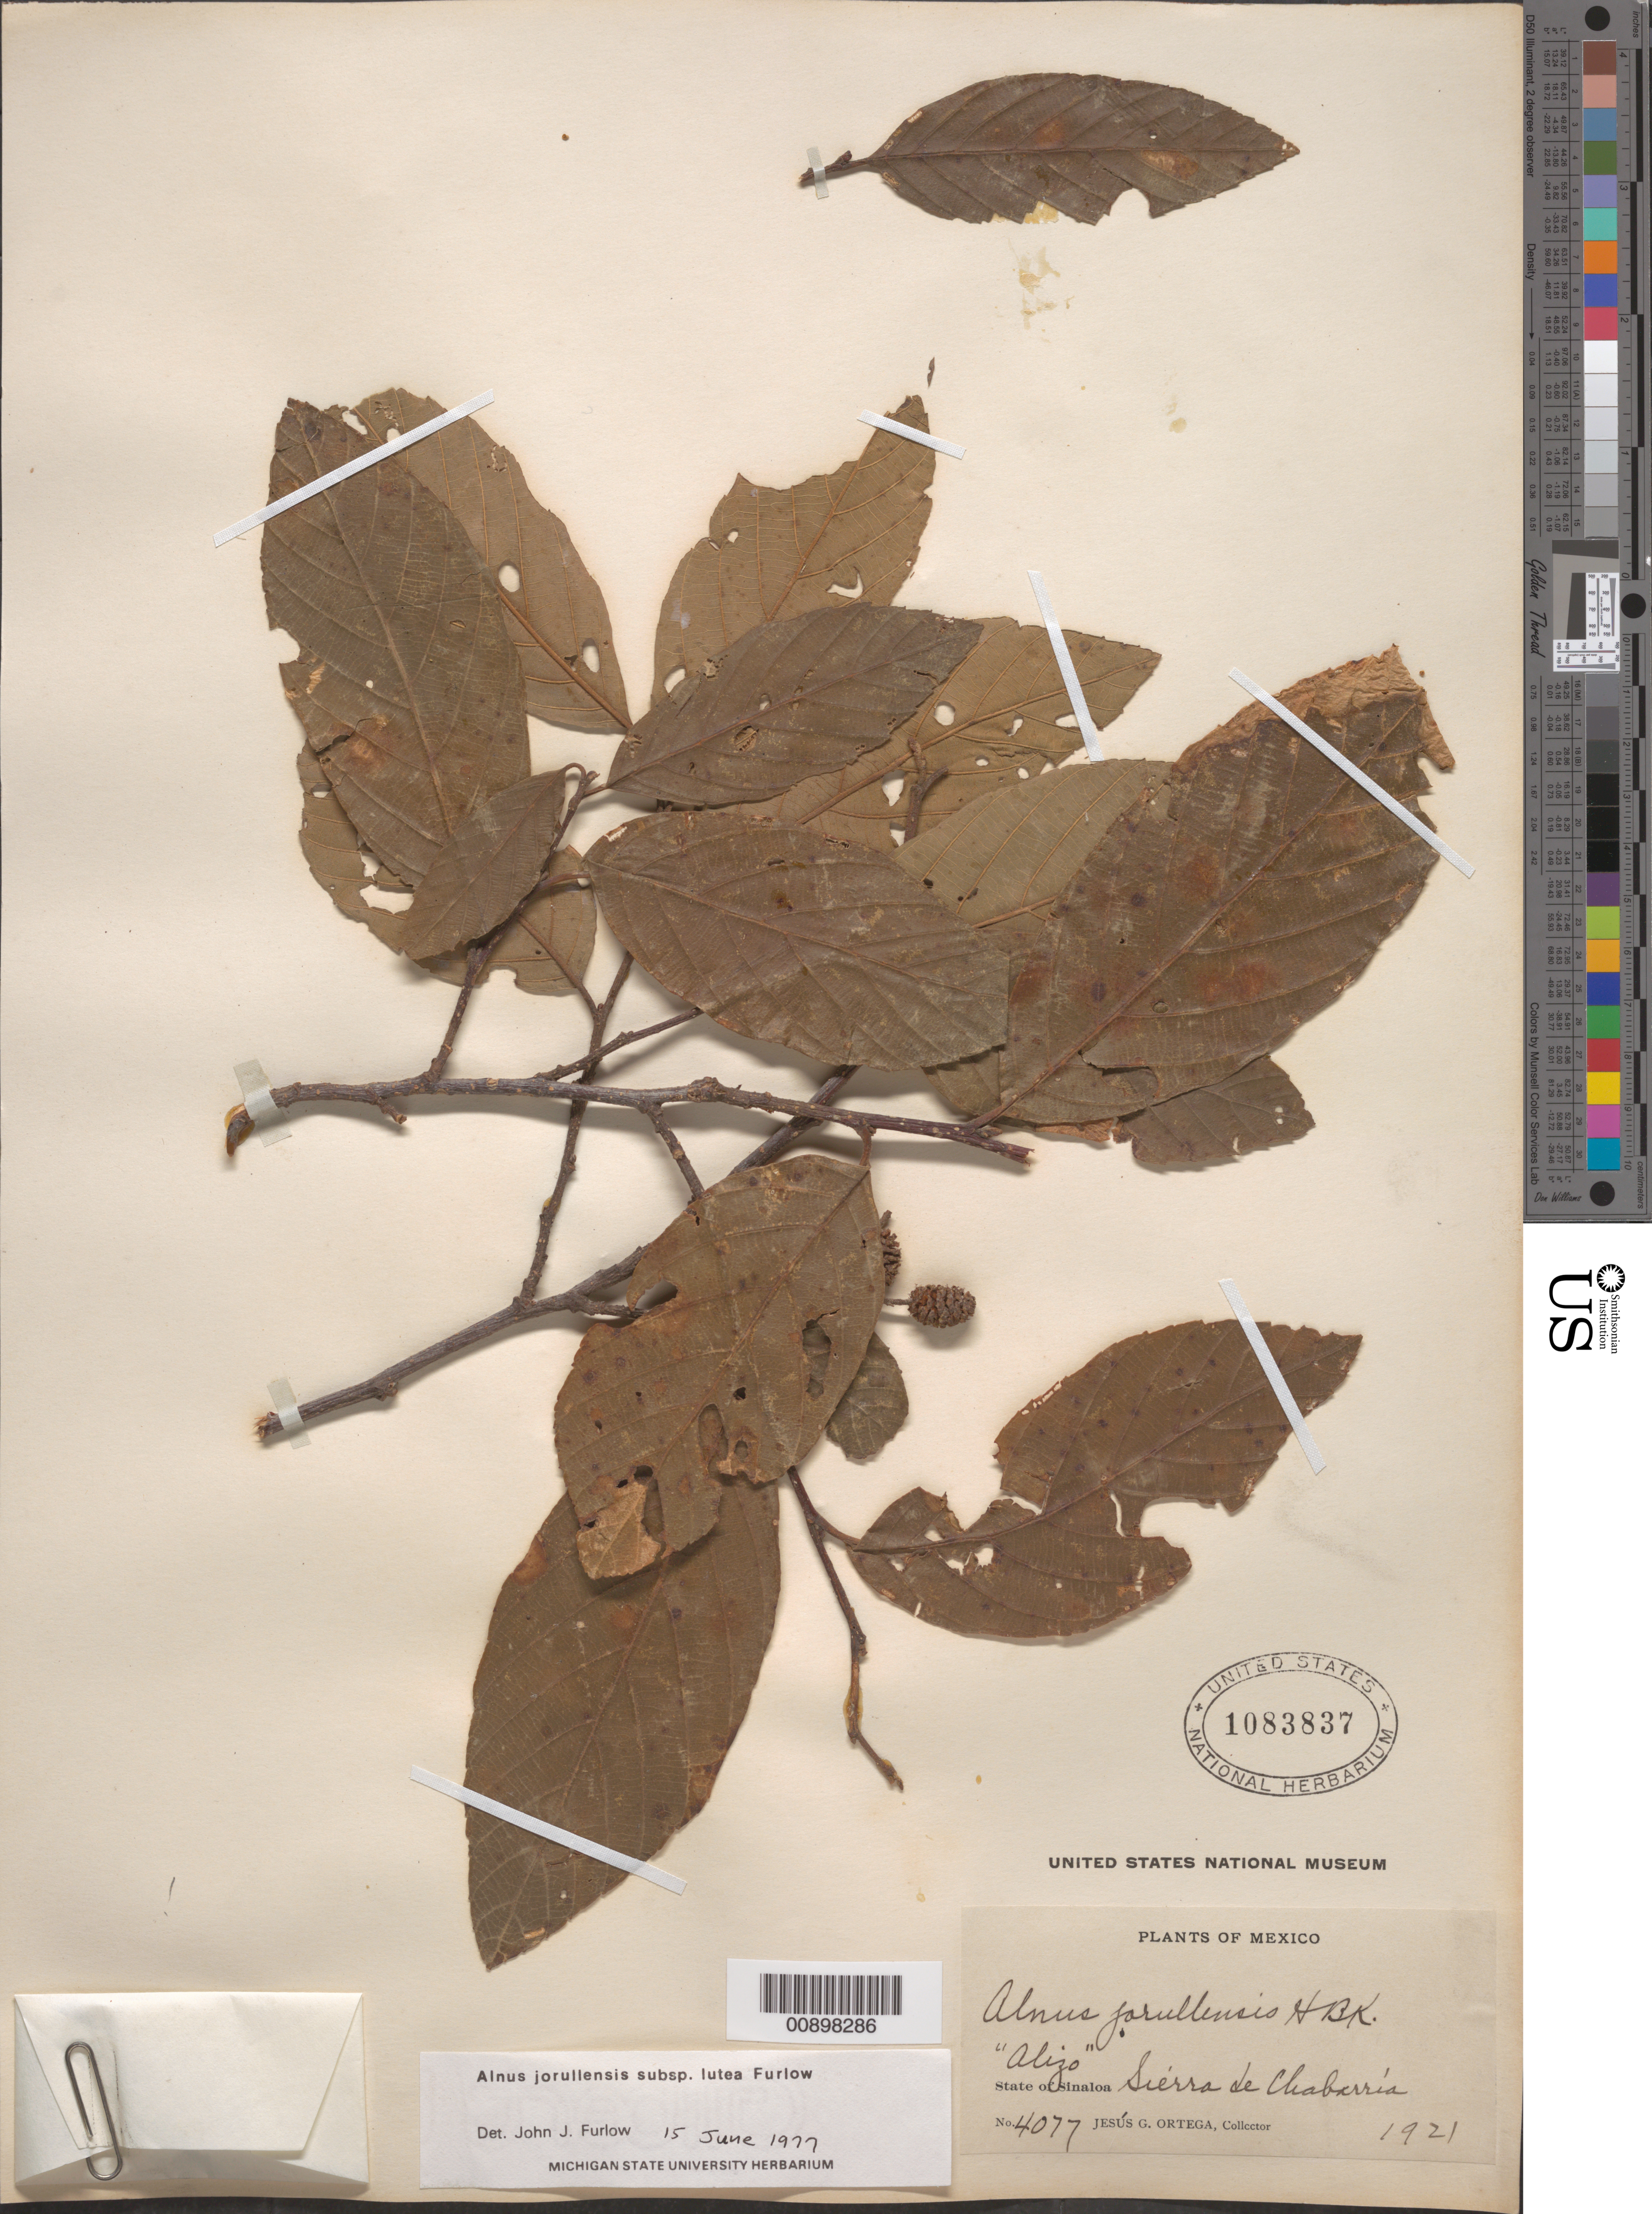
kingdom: Plantae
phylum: Tracheophyta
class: Magnoliopsida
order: Fagales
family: Betulaceae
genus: Alnus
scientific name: Alnus jorullensis subsp. lutea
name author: Furlow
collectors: J. Ortega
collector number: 4077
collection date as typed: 1921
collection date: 1921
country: Mexico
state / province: Sinaloa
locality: State of Sinaloa. Sierra de Chabarría.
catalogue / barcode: US 1083837